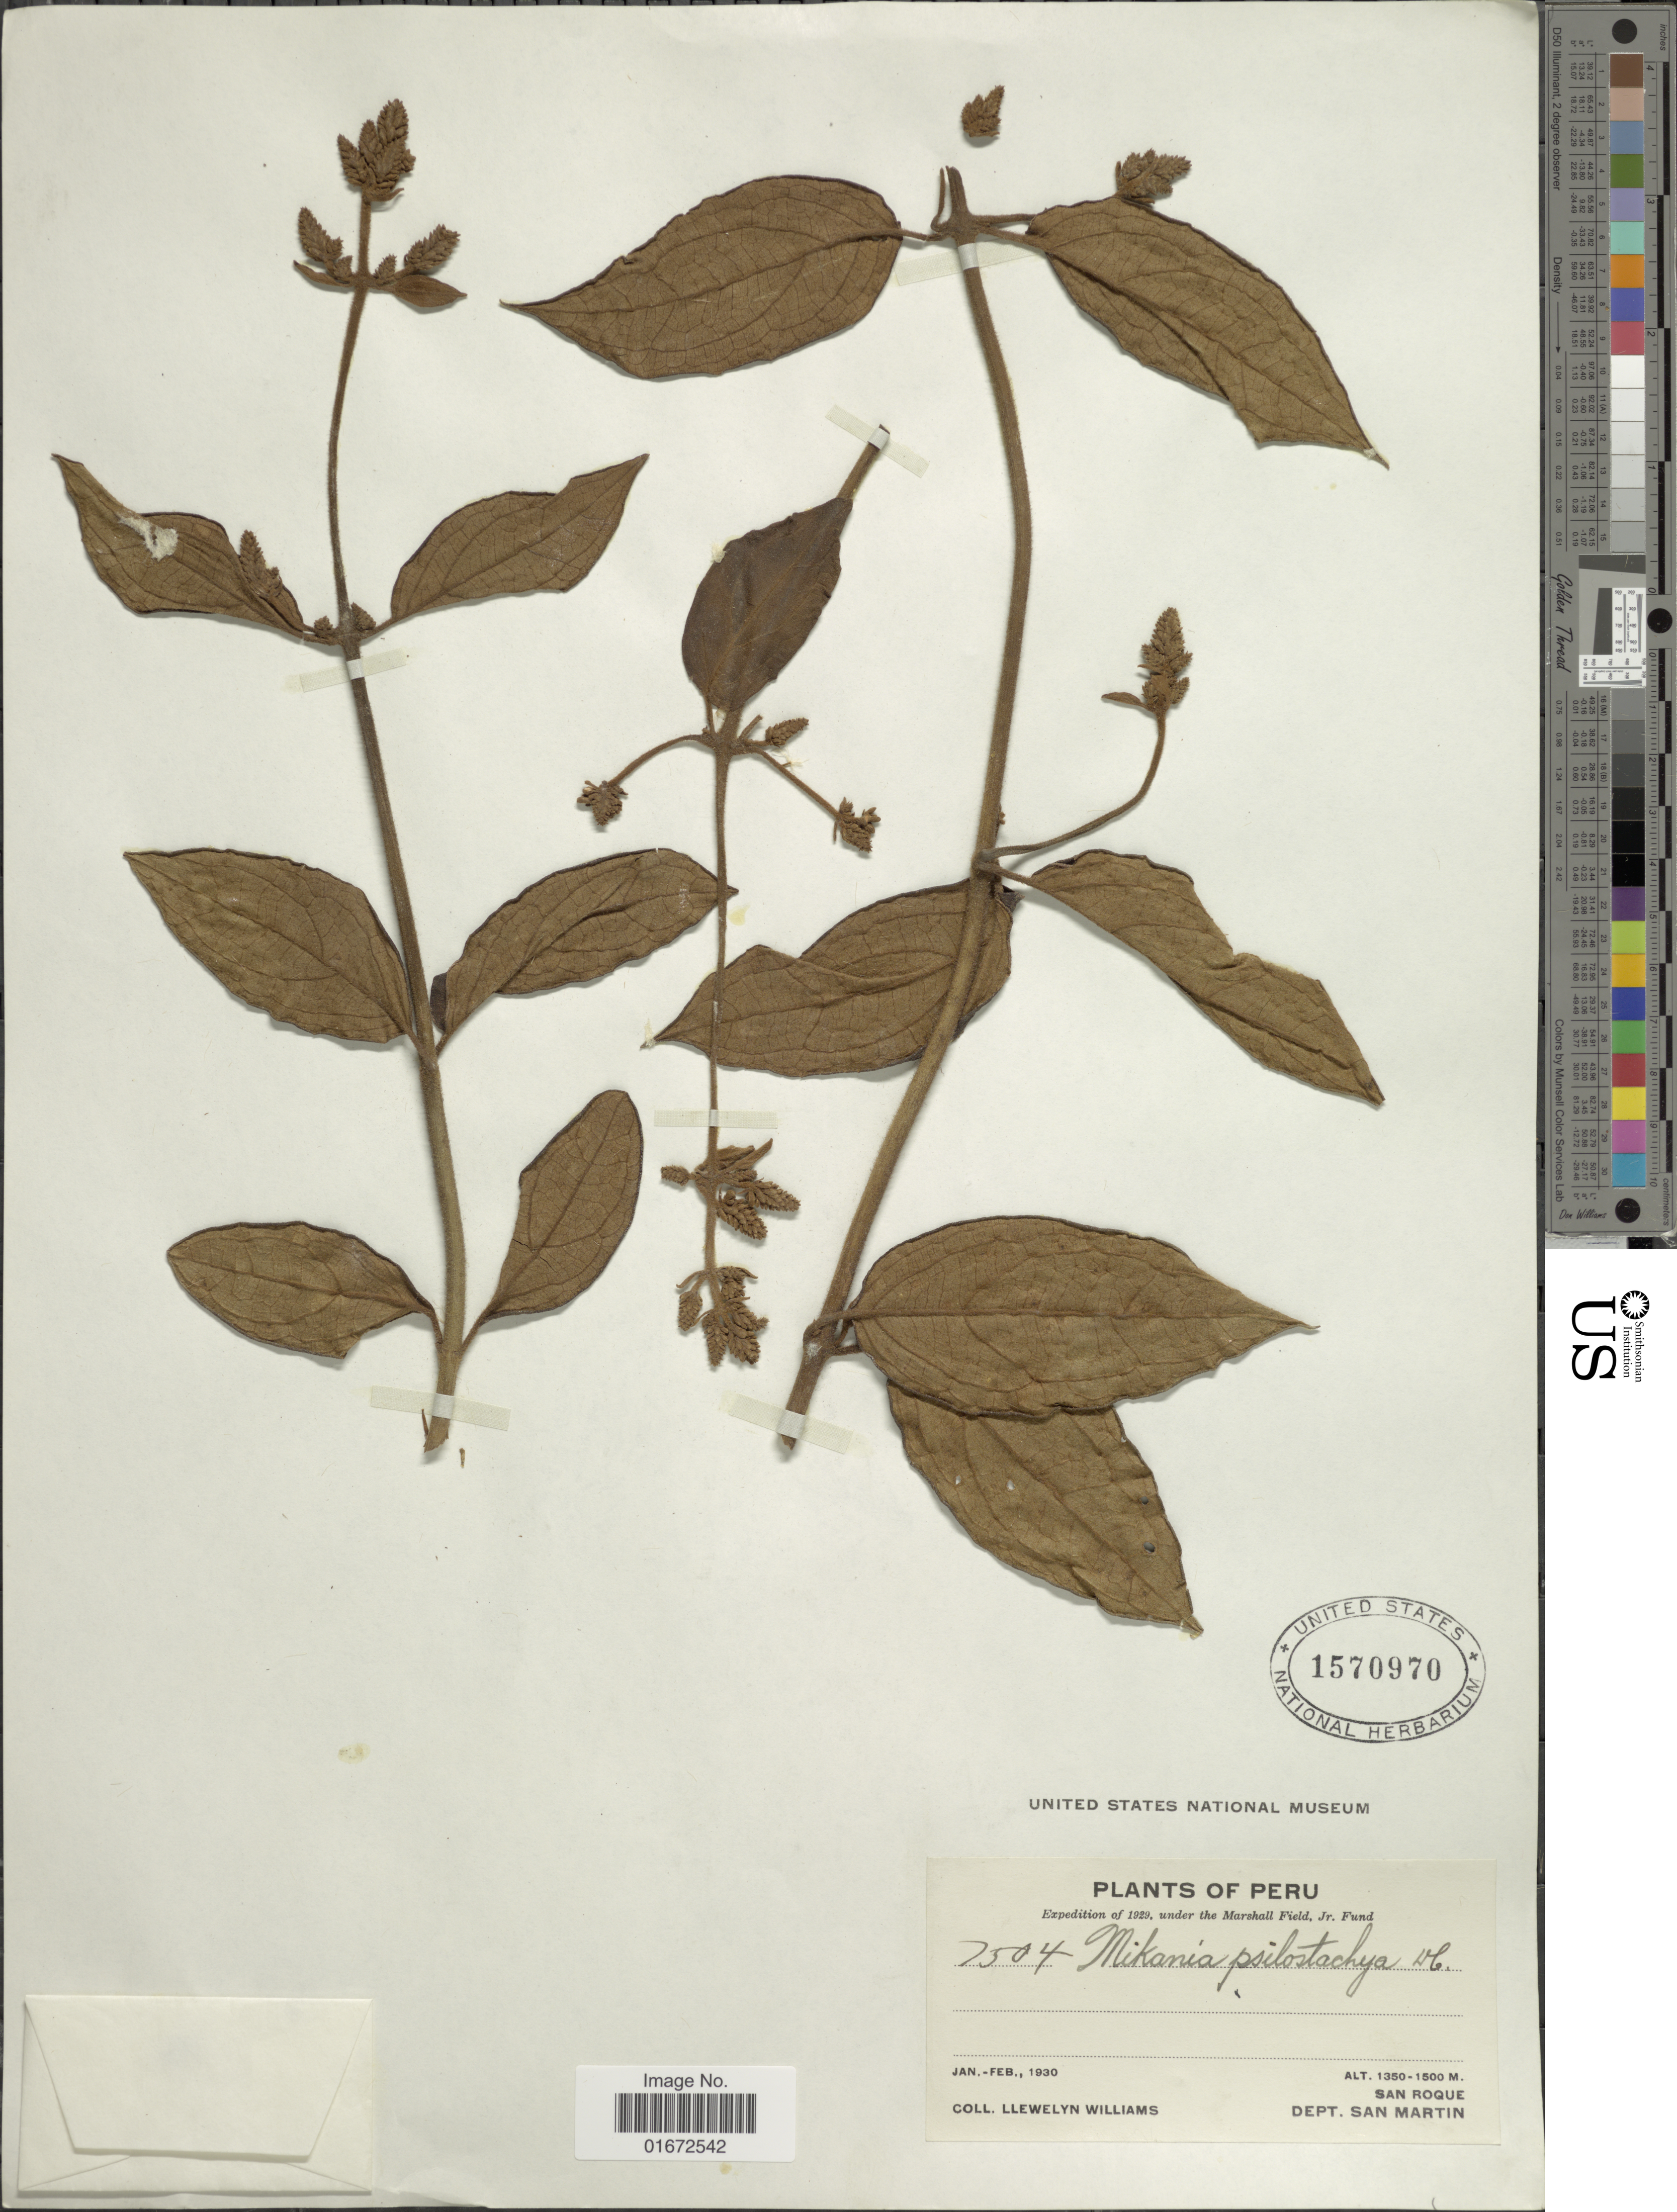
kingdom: Plantae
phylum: Tracheophyta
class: Magnoliopsida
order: Asterales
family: Asteraceae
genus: Mikania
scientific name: Mikania psilostachya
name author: DC.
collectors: Ll. Williams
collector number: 7504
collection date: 1930-01/1930-02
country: Peru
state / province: San Martín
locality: San Roque. Dept. San Martin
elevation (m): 1350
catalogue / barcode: US 1570970